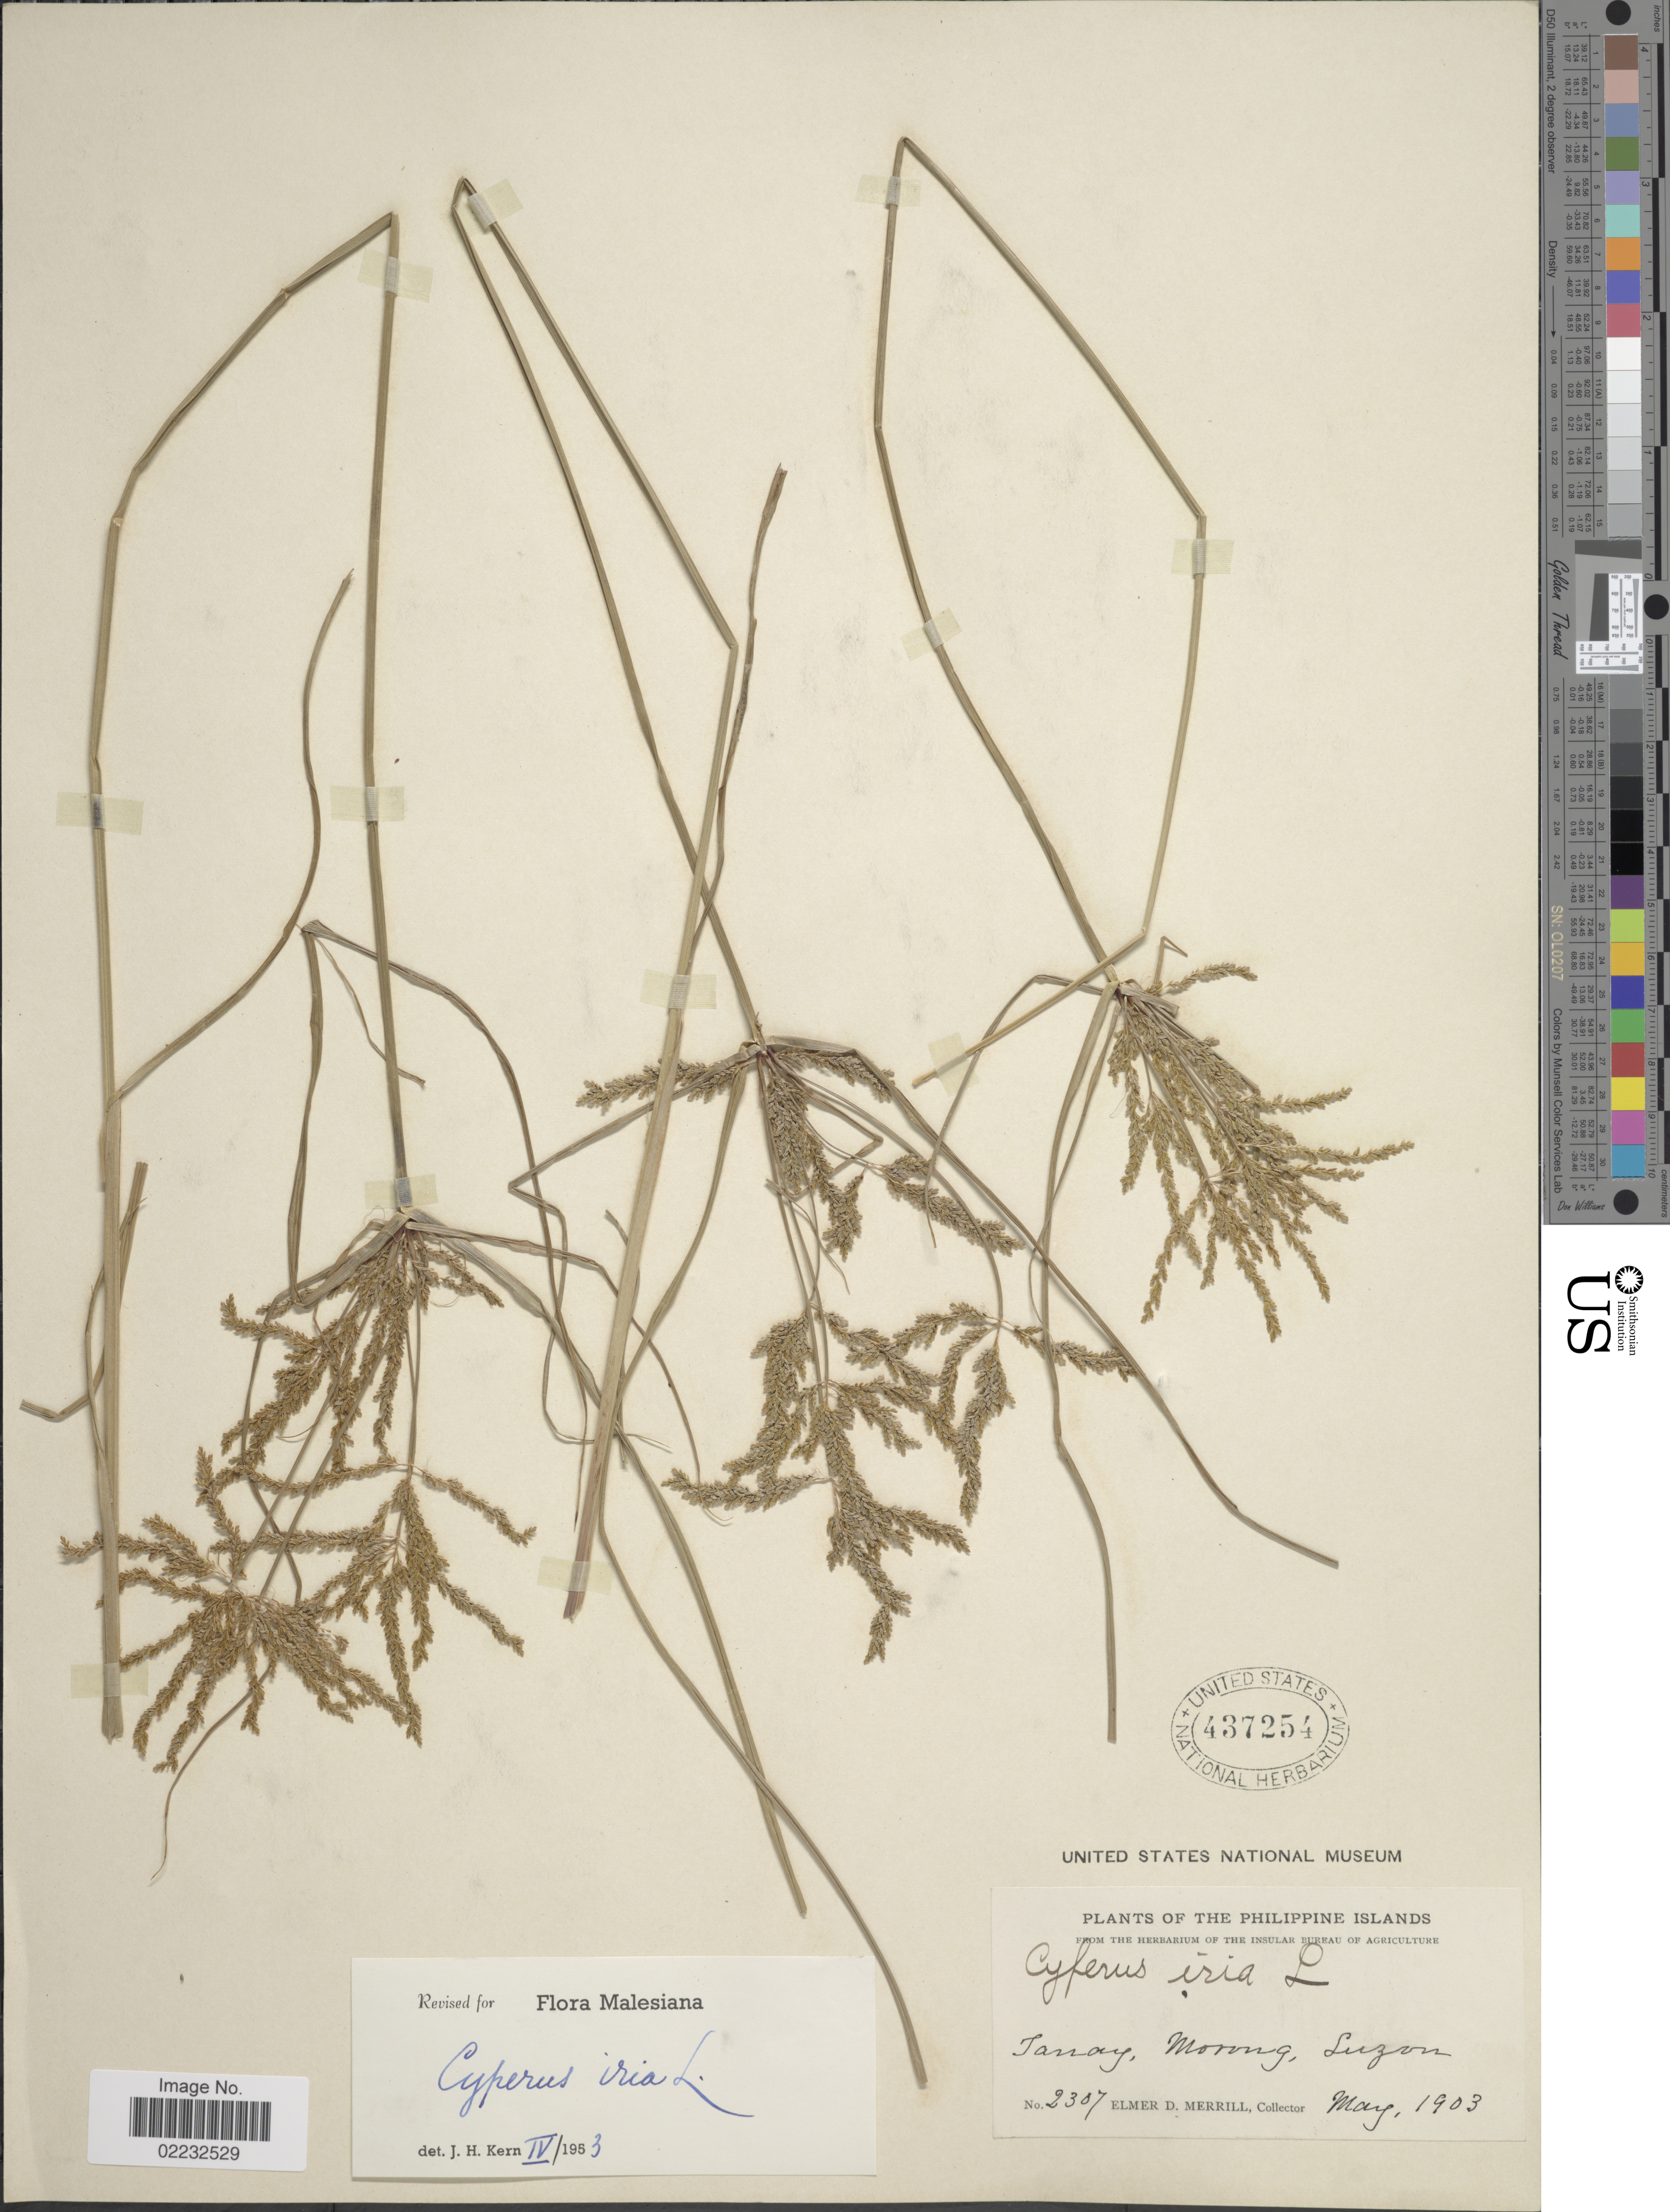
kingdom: Plantae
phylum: Tracheophyta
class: Liliopsida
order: Poales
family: Cyperaceae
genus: Cyperus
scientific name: Cyperus iria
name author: L.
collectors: E. D. Merrill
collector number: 2307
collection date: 1903-05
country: Philippines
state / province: Central Luzon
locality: Tanay, Morong, Luzon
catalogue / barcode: US 437254